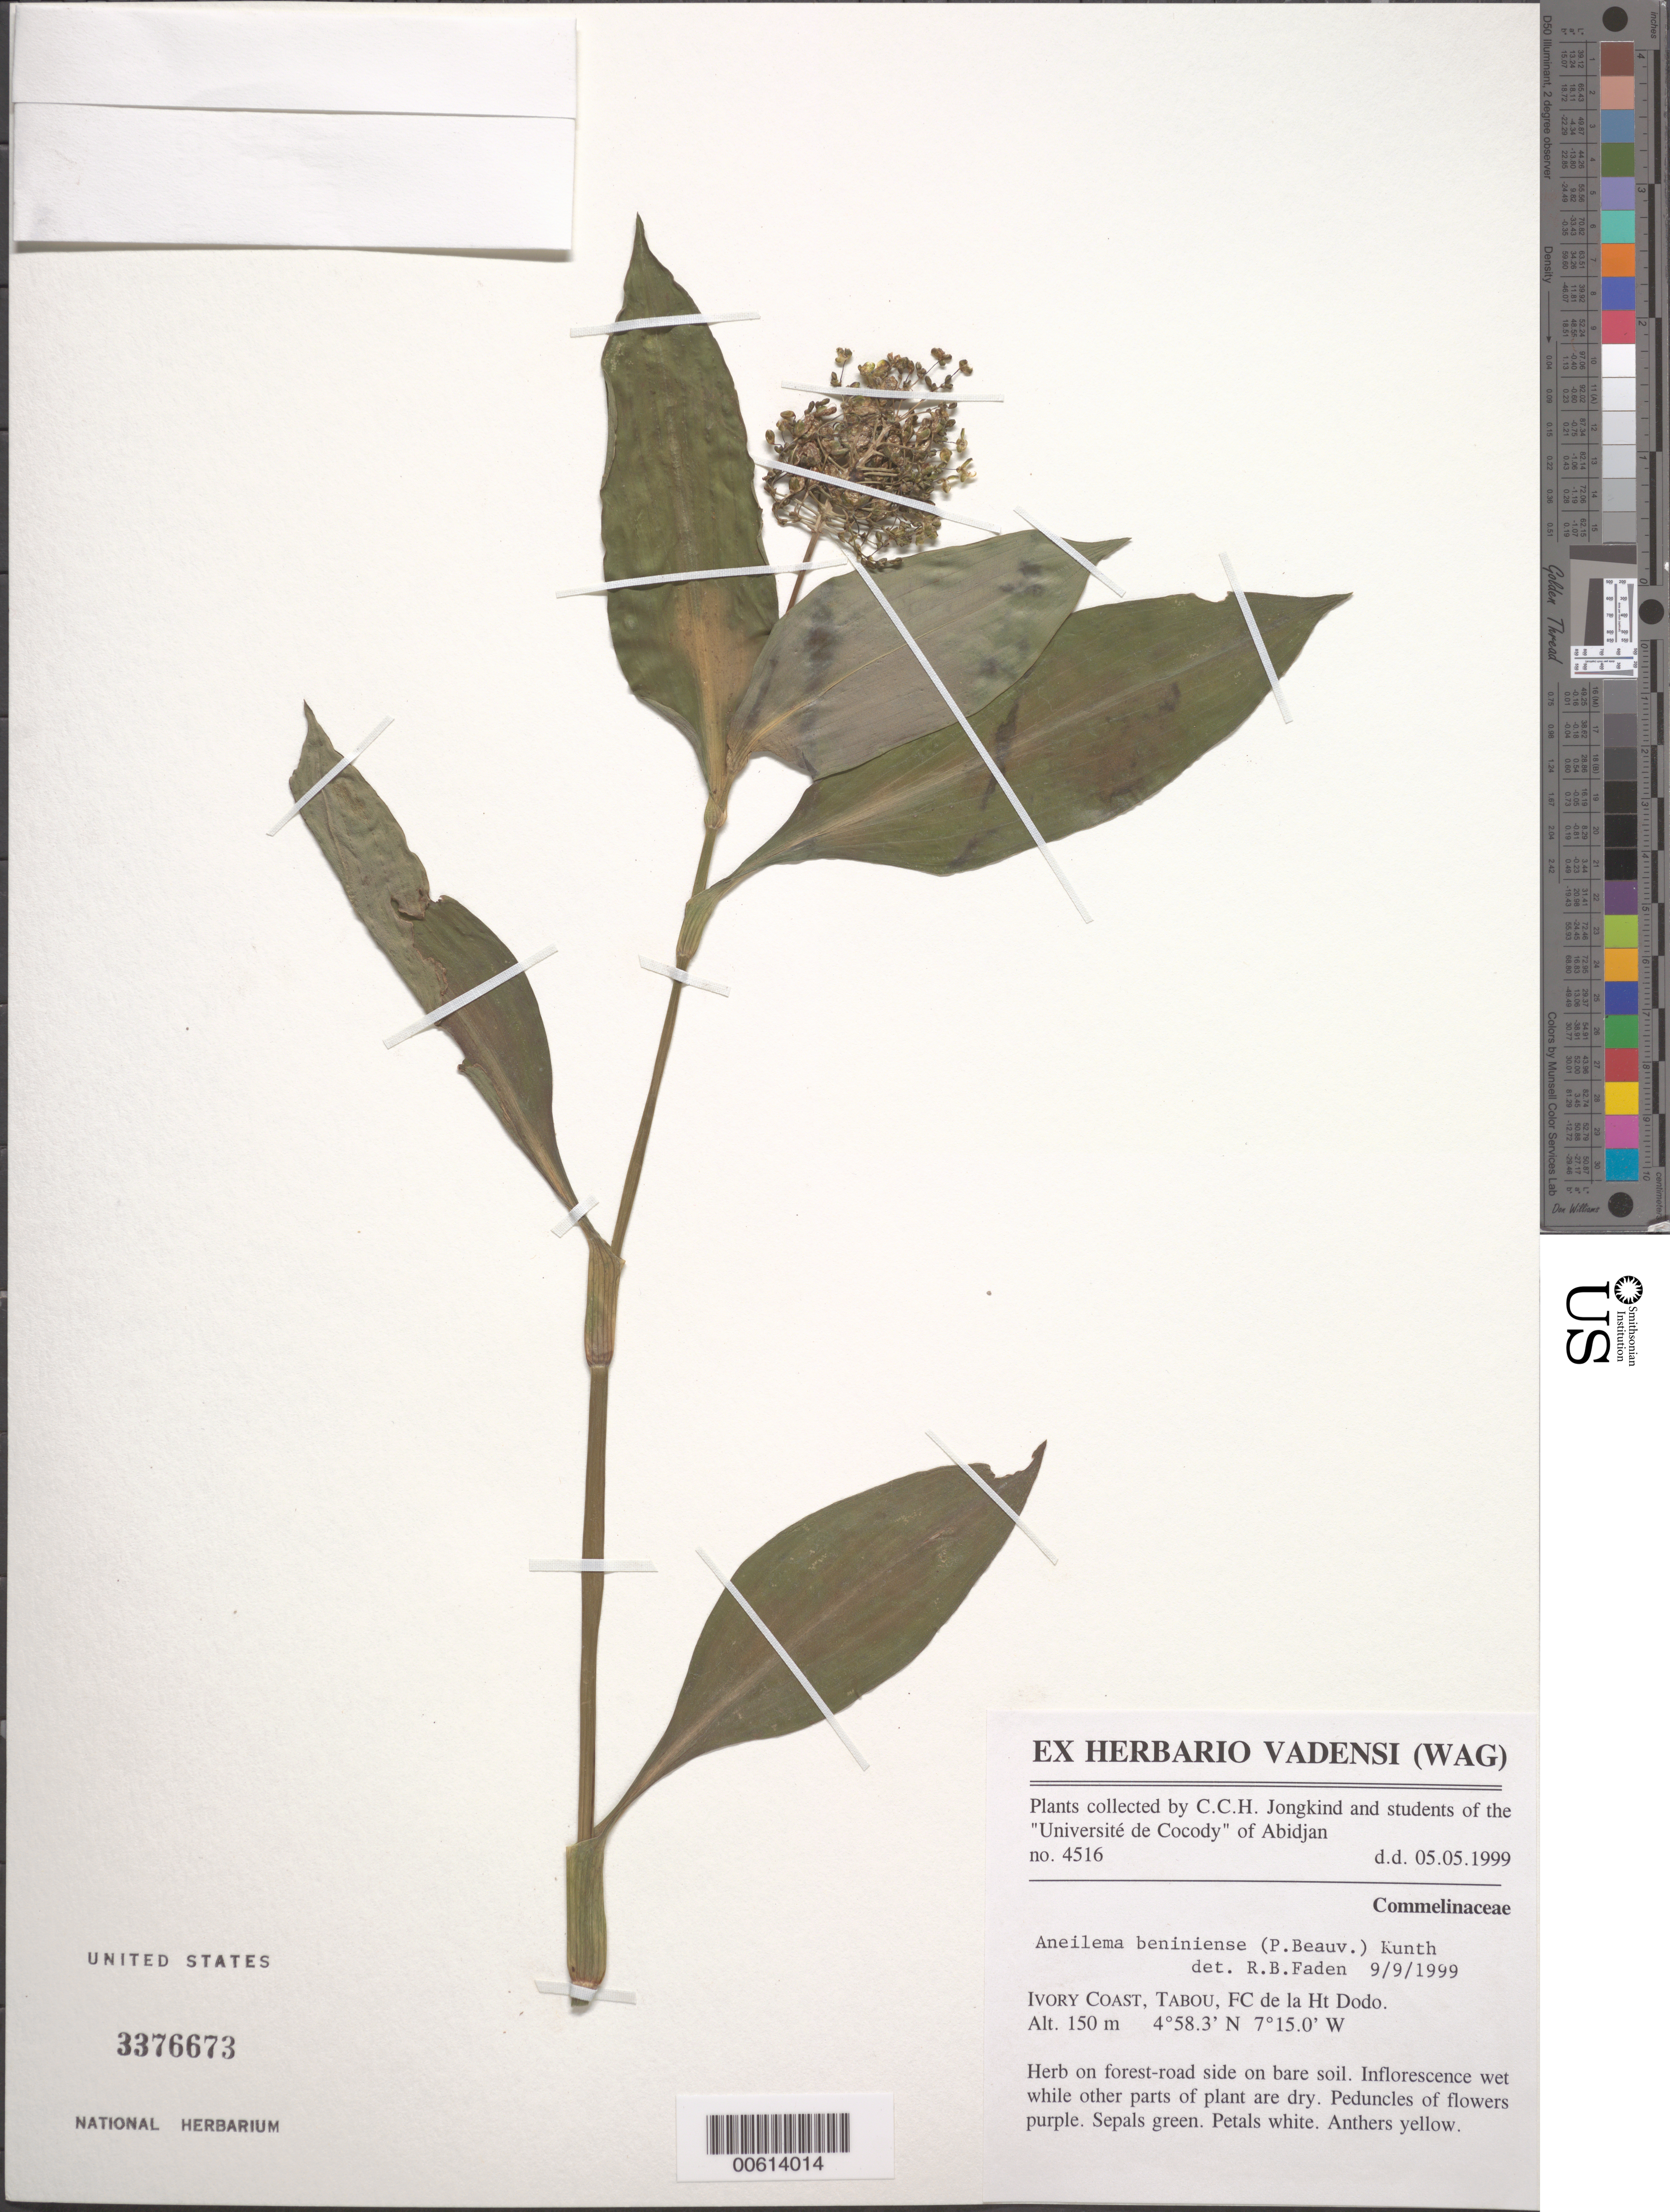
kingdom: Plantae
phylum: Tracheophyta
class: Liliopsida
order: Commelinales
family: Commelinaceae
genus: Aneilema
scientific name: Aneilema beniniense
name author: (P. Beauv.) Kunth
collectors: C. C. Jongkind & Students of University de Cocody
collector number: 4516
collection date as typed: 05 May 1999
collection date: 1999-05-05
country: Ivory Coast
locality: Tabou, Fc de la Ht Dodo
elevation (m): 150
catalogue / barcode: US 3376673